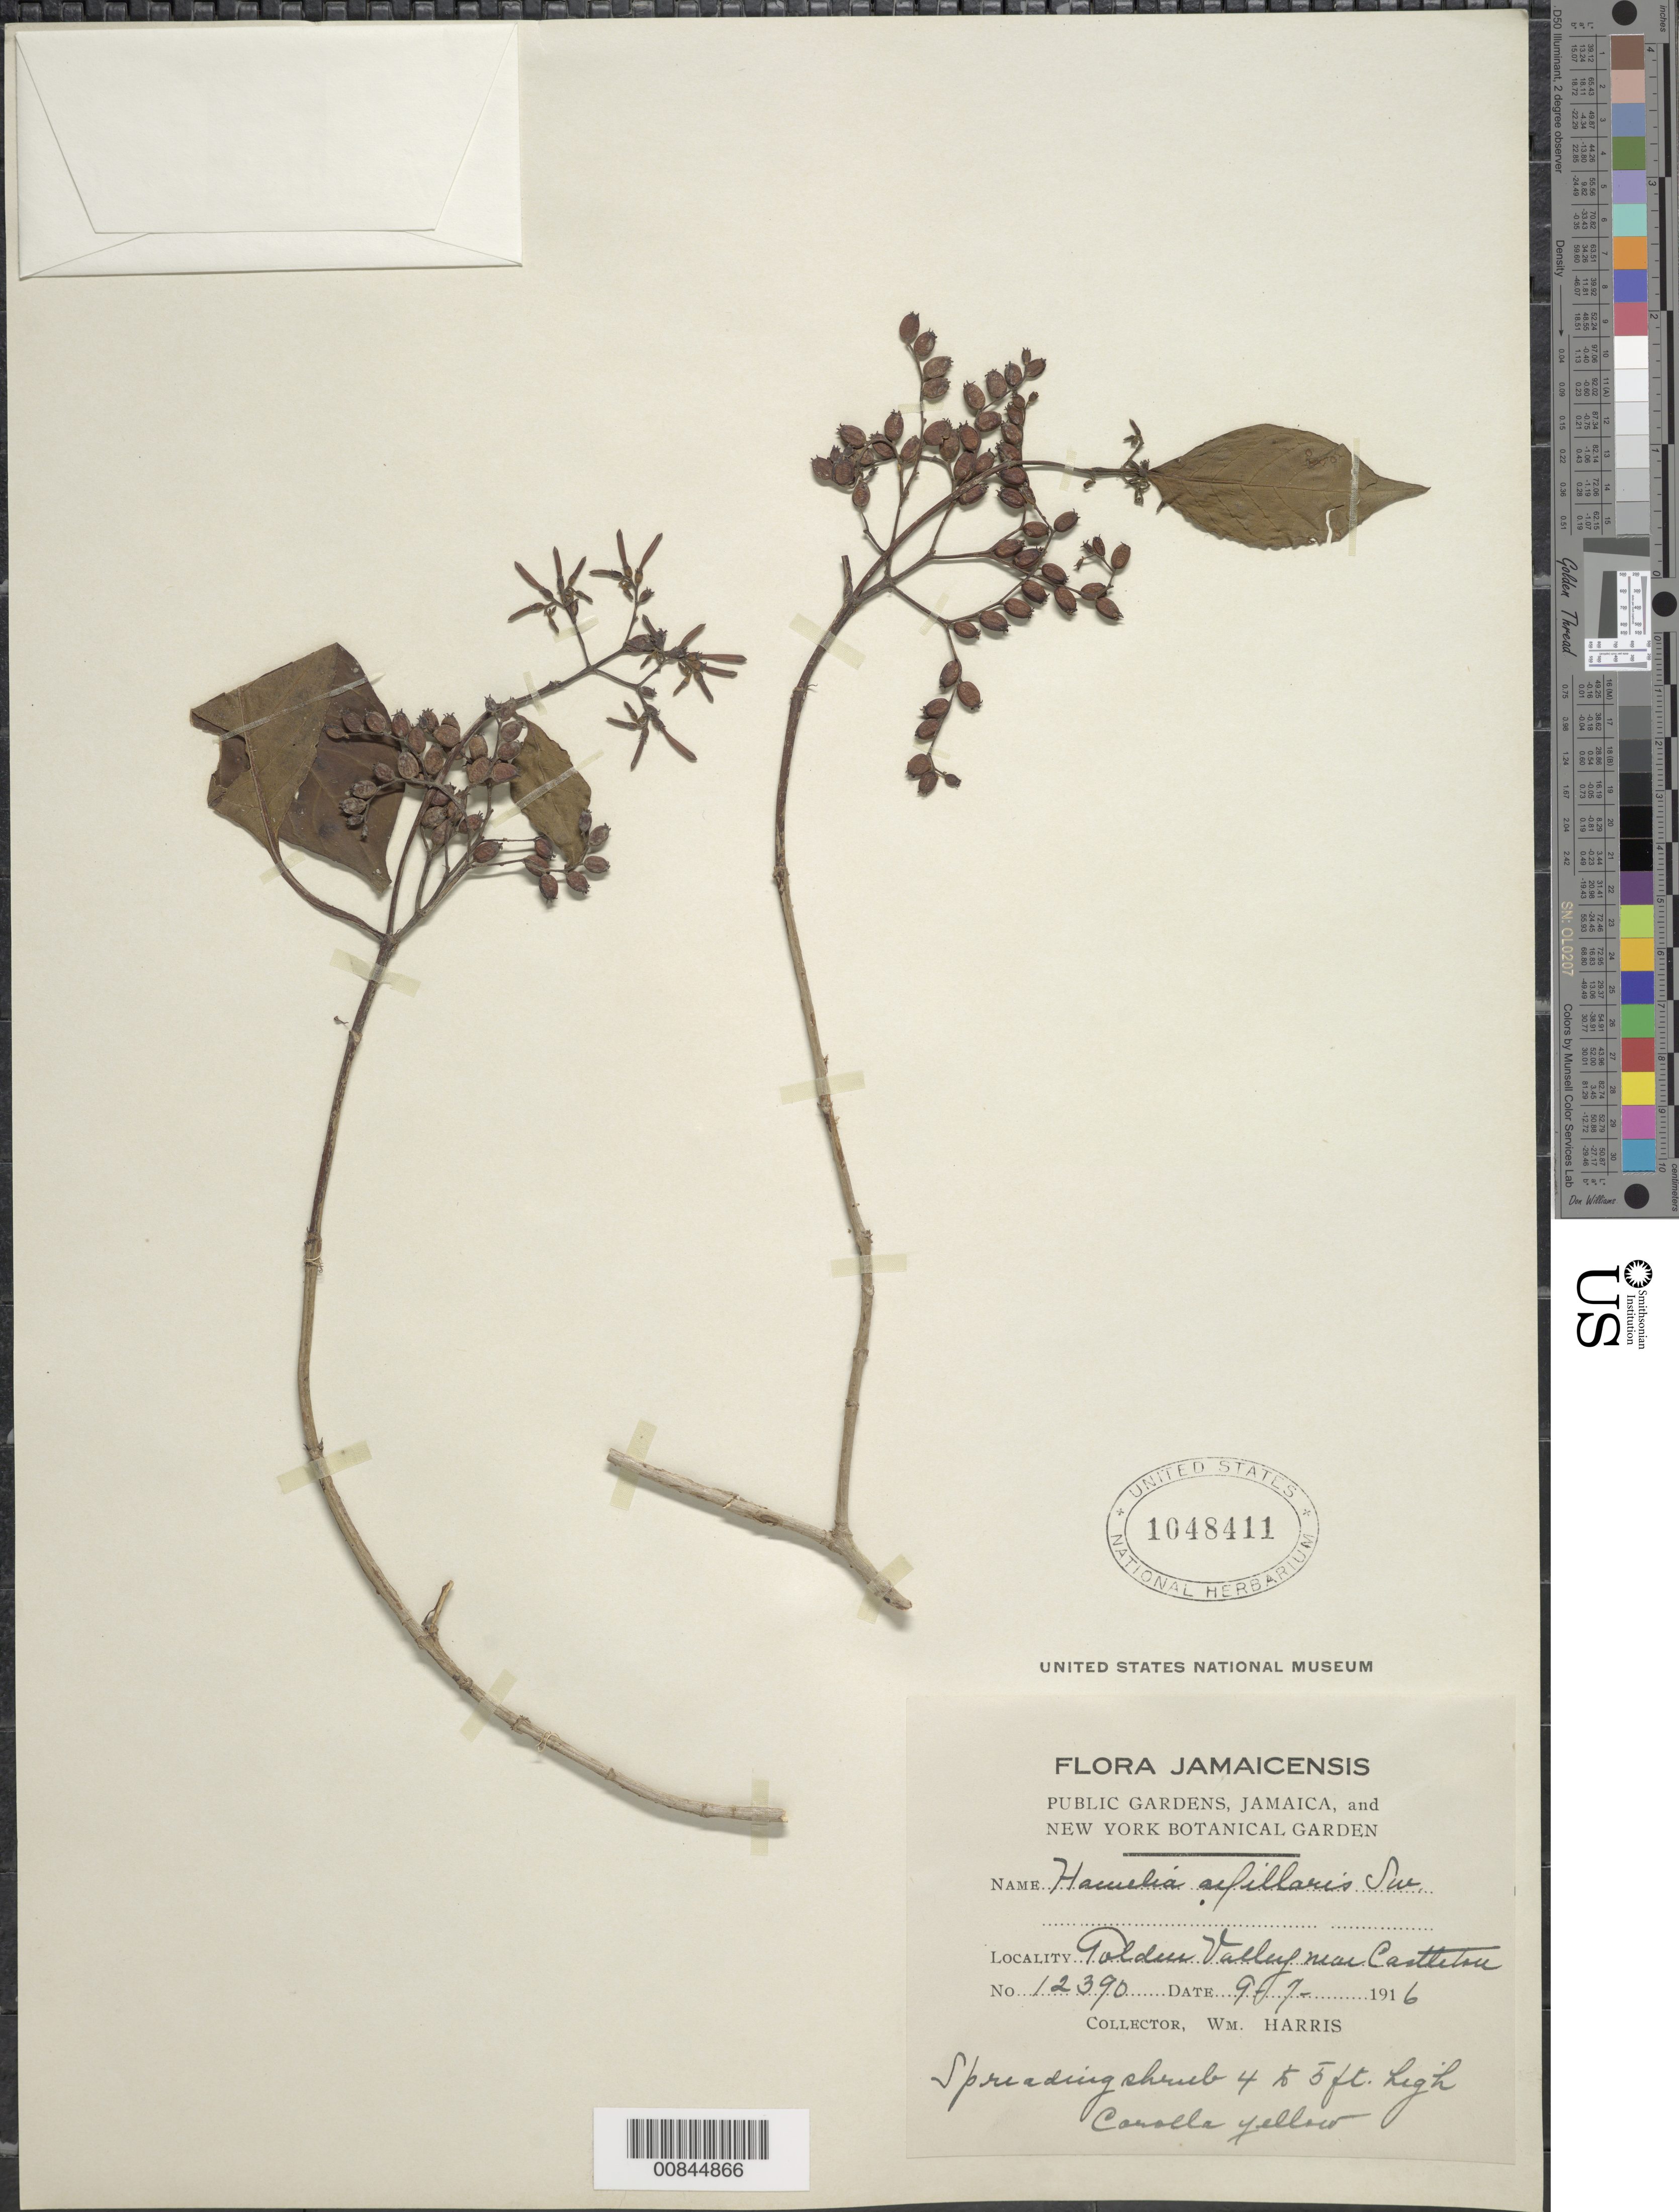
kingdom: Plantae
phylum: Tracheophyta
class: Magnoliopsida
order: Gentianales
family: Rubiaceae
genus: Hamelia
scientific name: Hamelia axillaris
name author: Sw.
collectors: W. H. Harris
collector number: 12390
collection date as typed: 09 Jul 1916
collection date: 1916-07-09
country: Jamaica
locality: Golden Valley, near Castleton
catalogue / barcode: US 1048411